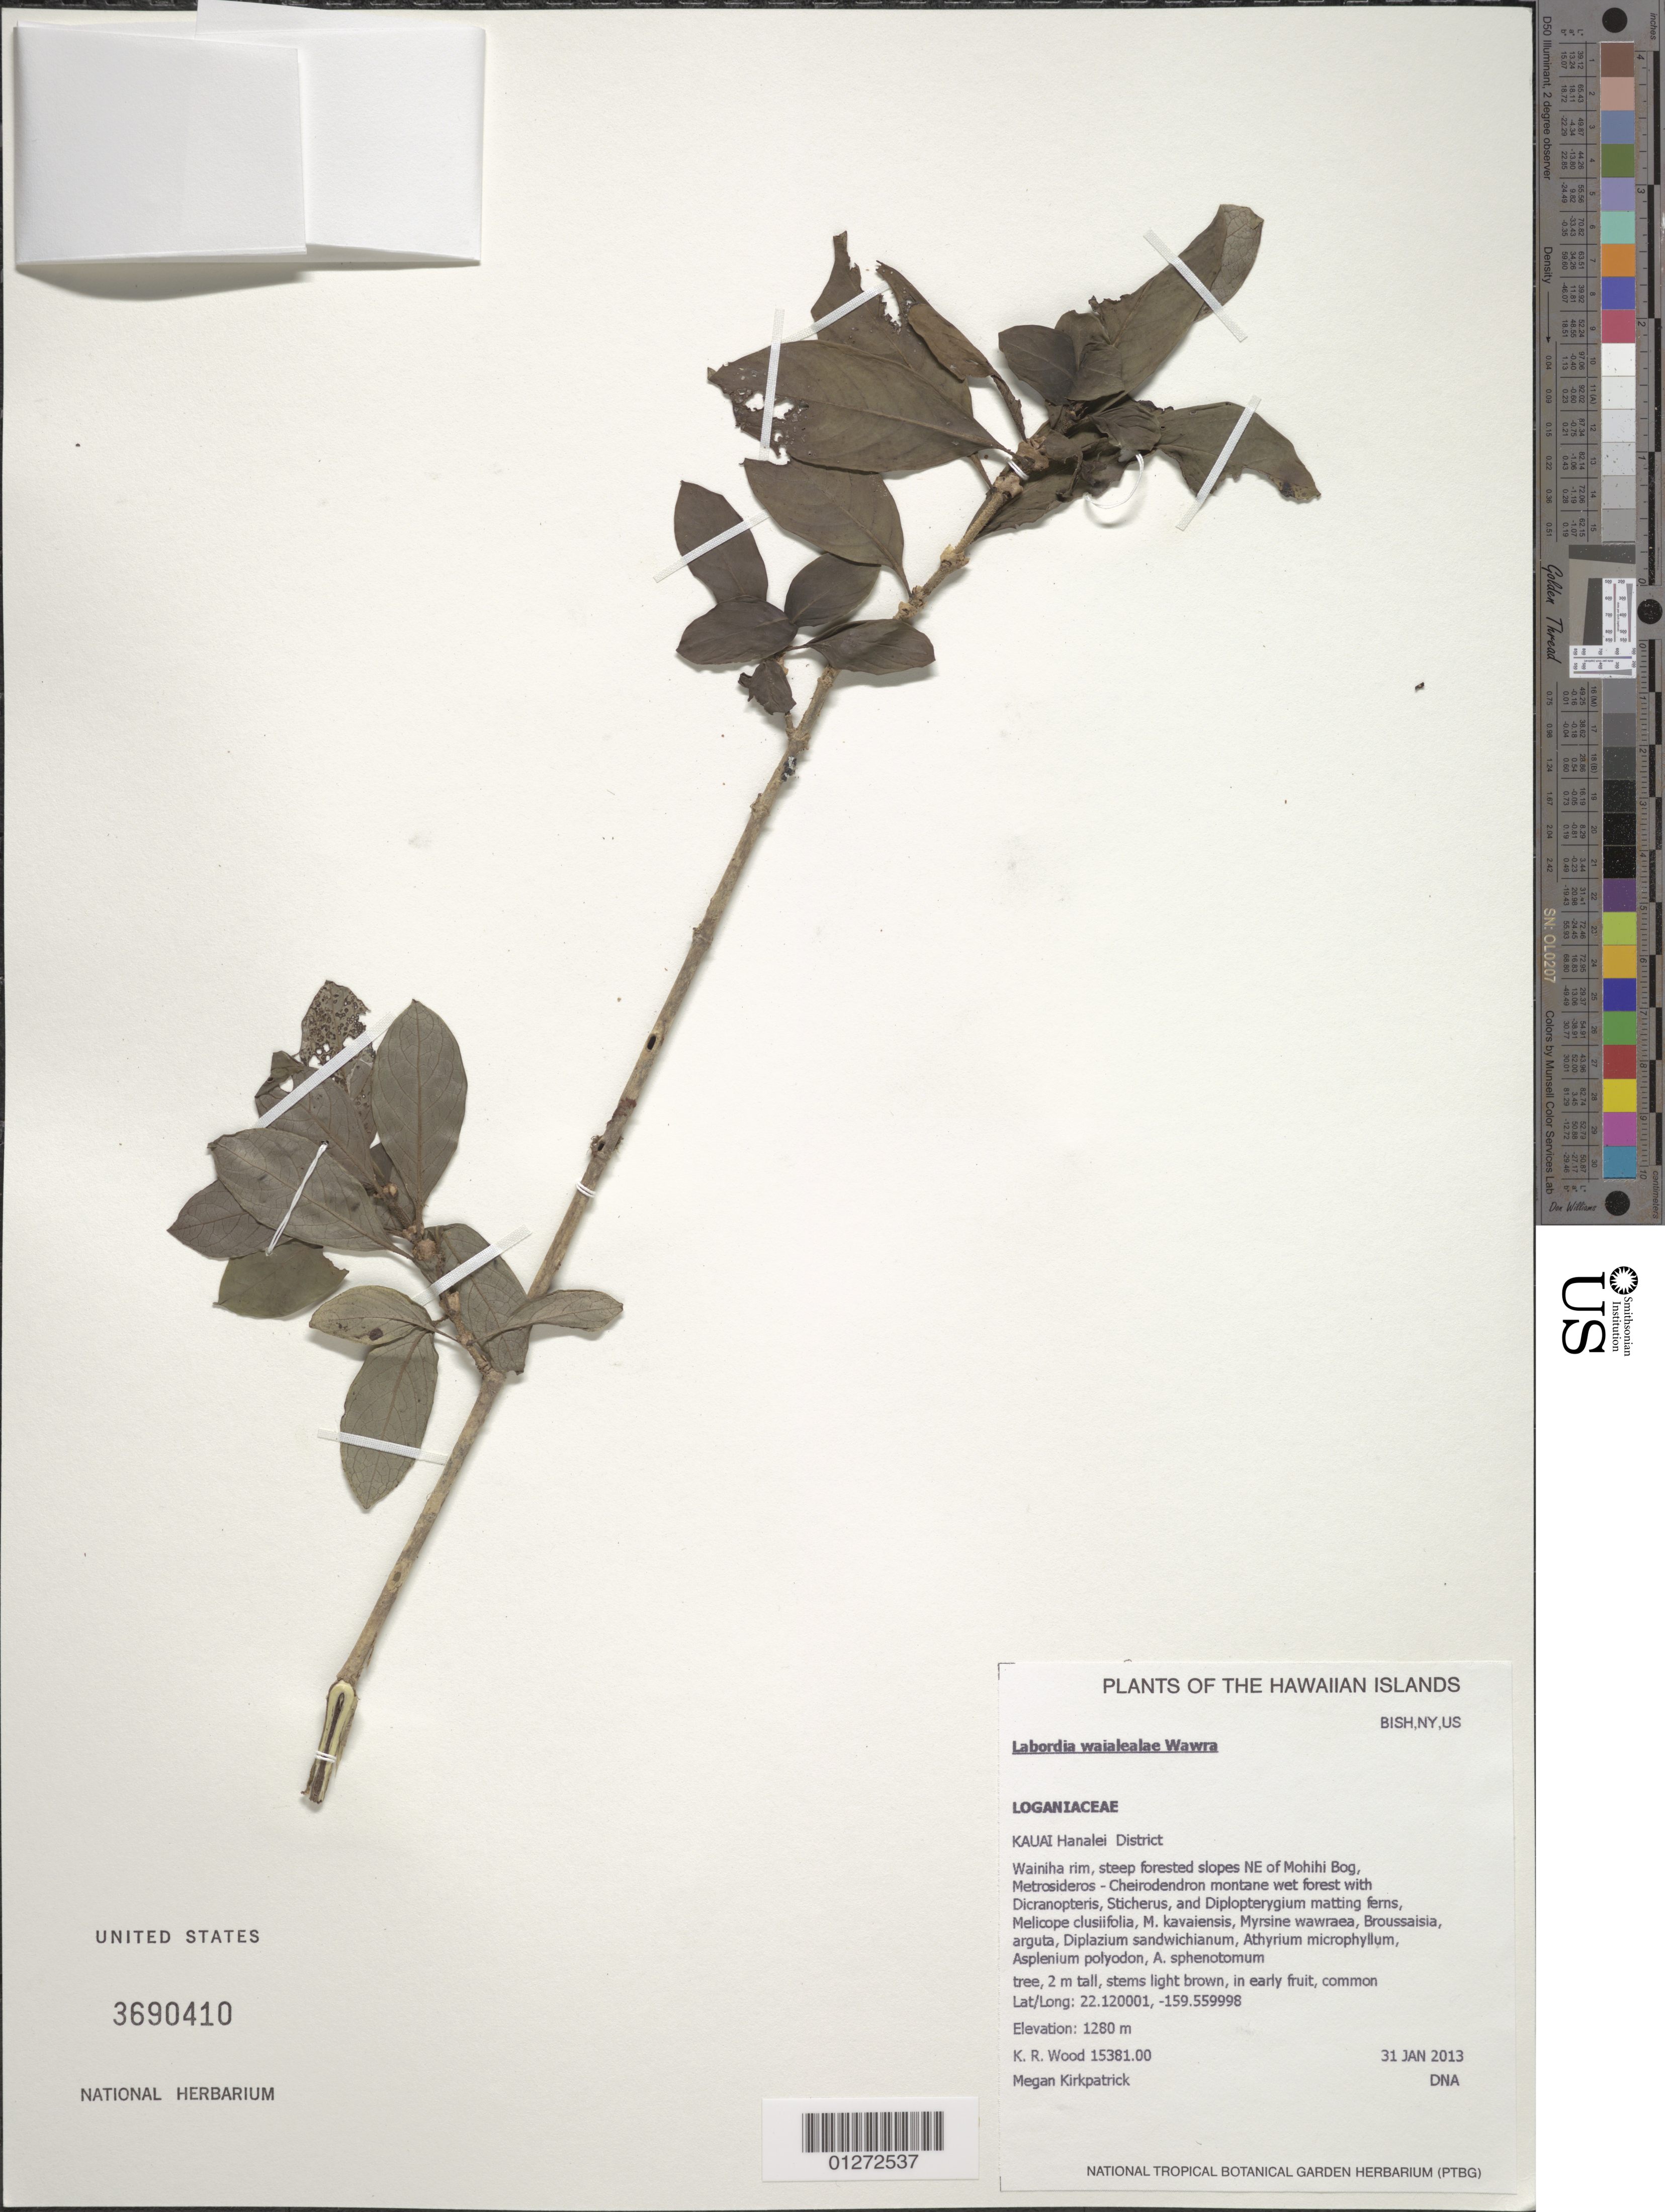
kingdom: Plantae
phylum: Tracheophyta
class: Magnoliopsida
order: Gentianales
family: Loganiaceae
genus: Geniostoma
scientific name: Geniostoma waialealae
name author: (Wawra) Byng & Christenh.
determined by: Wagner, W. L., (BOT), Smithsonian Institution - National Museum of Natural History (UNITED STATES)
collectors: K. R. Wood & M. Kirkpatrick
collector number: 15381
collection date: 2013-01-31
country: United States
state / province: Hawaii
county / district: Kauai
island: Kaua'i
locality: Hanalei District, Wainiha rim, steep forested slopes NE of Mohihi Bog.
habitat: Montane wet forest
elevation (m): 1280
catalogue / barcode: US 3690410